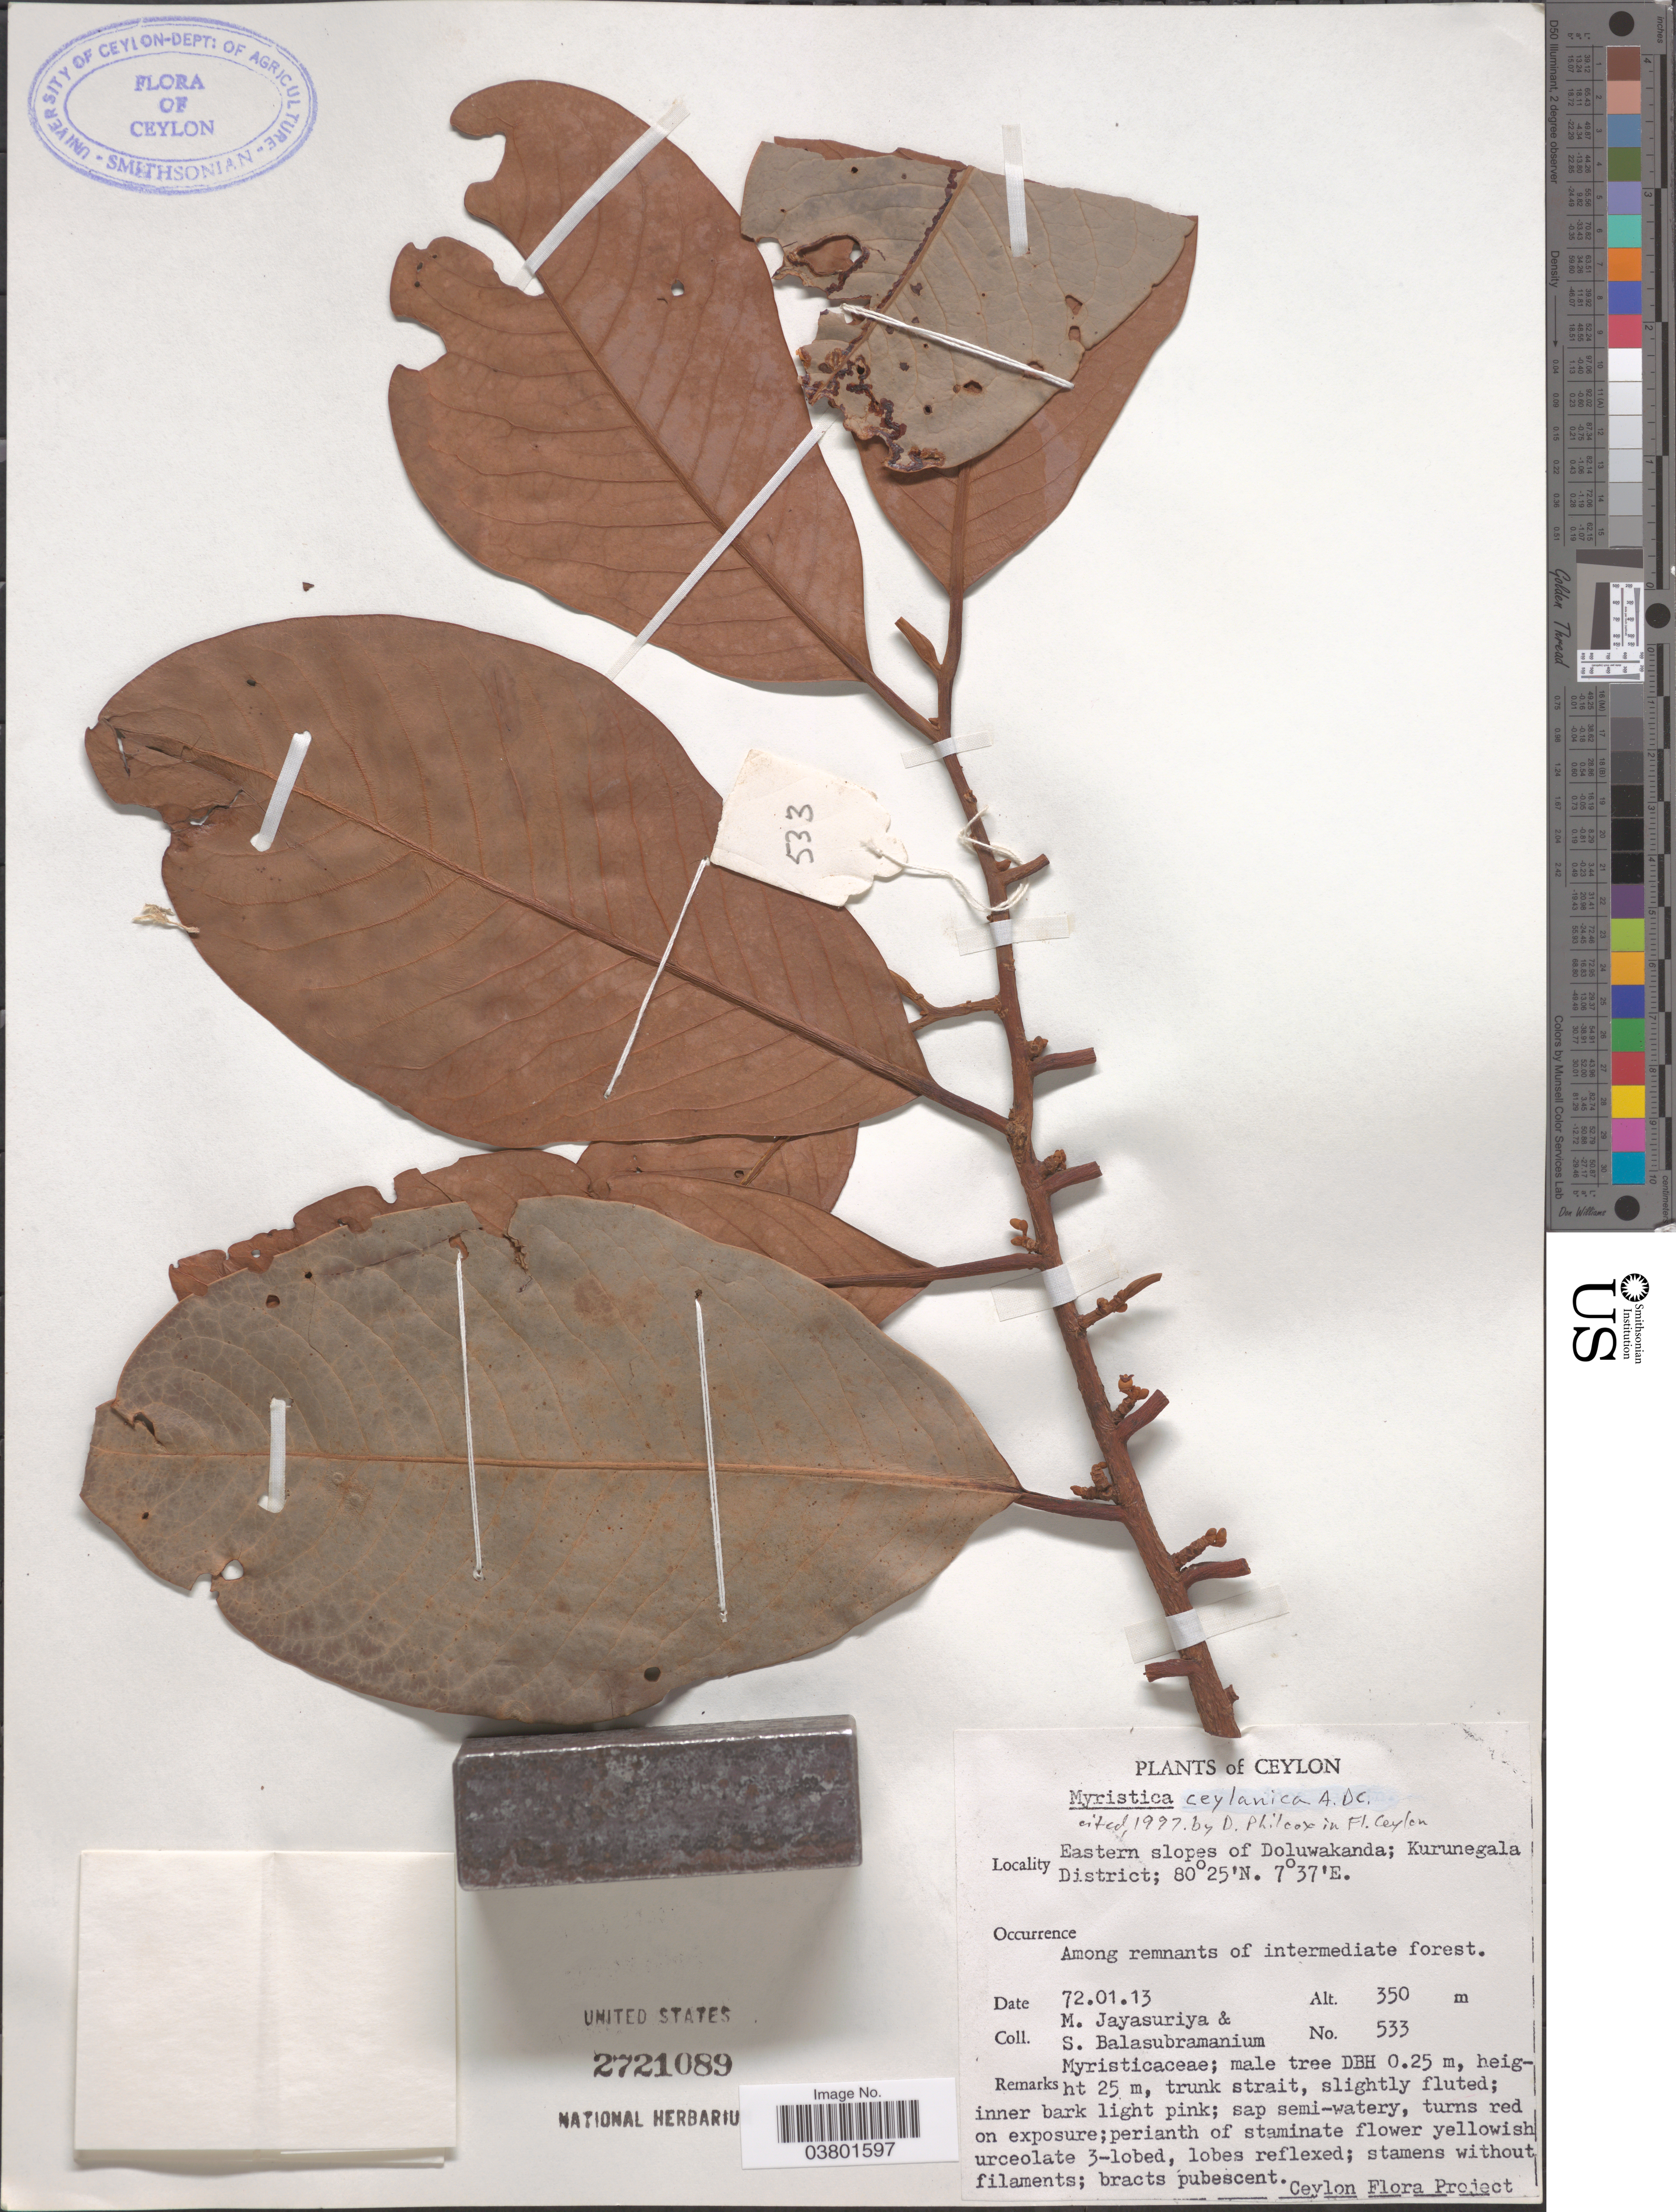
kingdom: Plantae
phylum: Tracheophyta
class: Magnoliopsida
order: Magnoliales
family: Myristicaceae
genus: Myristica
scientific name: Myristica ceylanica var. ceylanica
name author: A. DC.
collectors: M. Jayasuriya & S. Balasubramanium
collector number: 533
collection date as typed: Transcribed d/m/y: 13/1/72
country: Sri Lanka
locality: Ceylon. Eastern slopes of Doluwakanda; Kurunegala District.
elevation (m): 350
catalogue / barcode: US 2721089